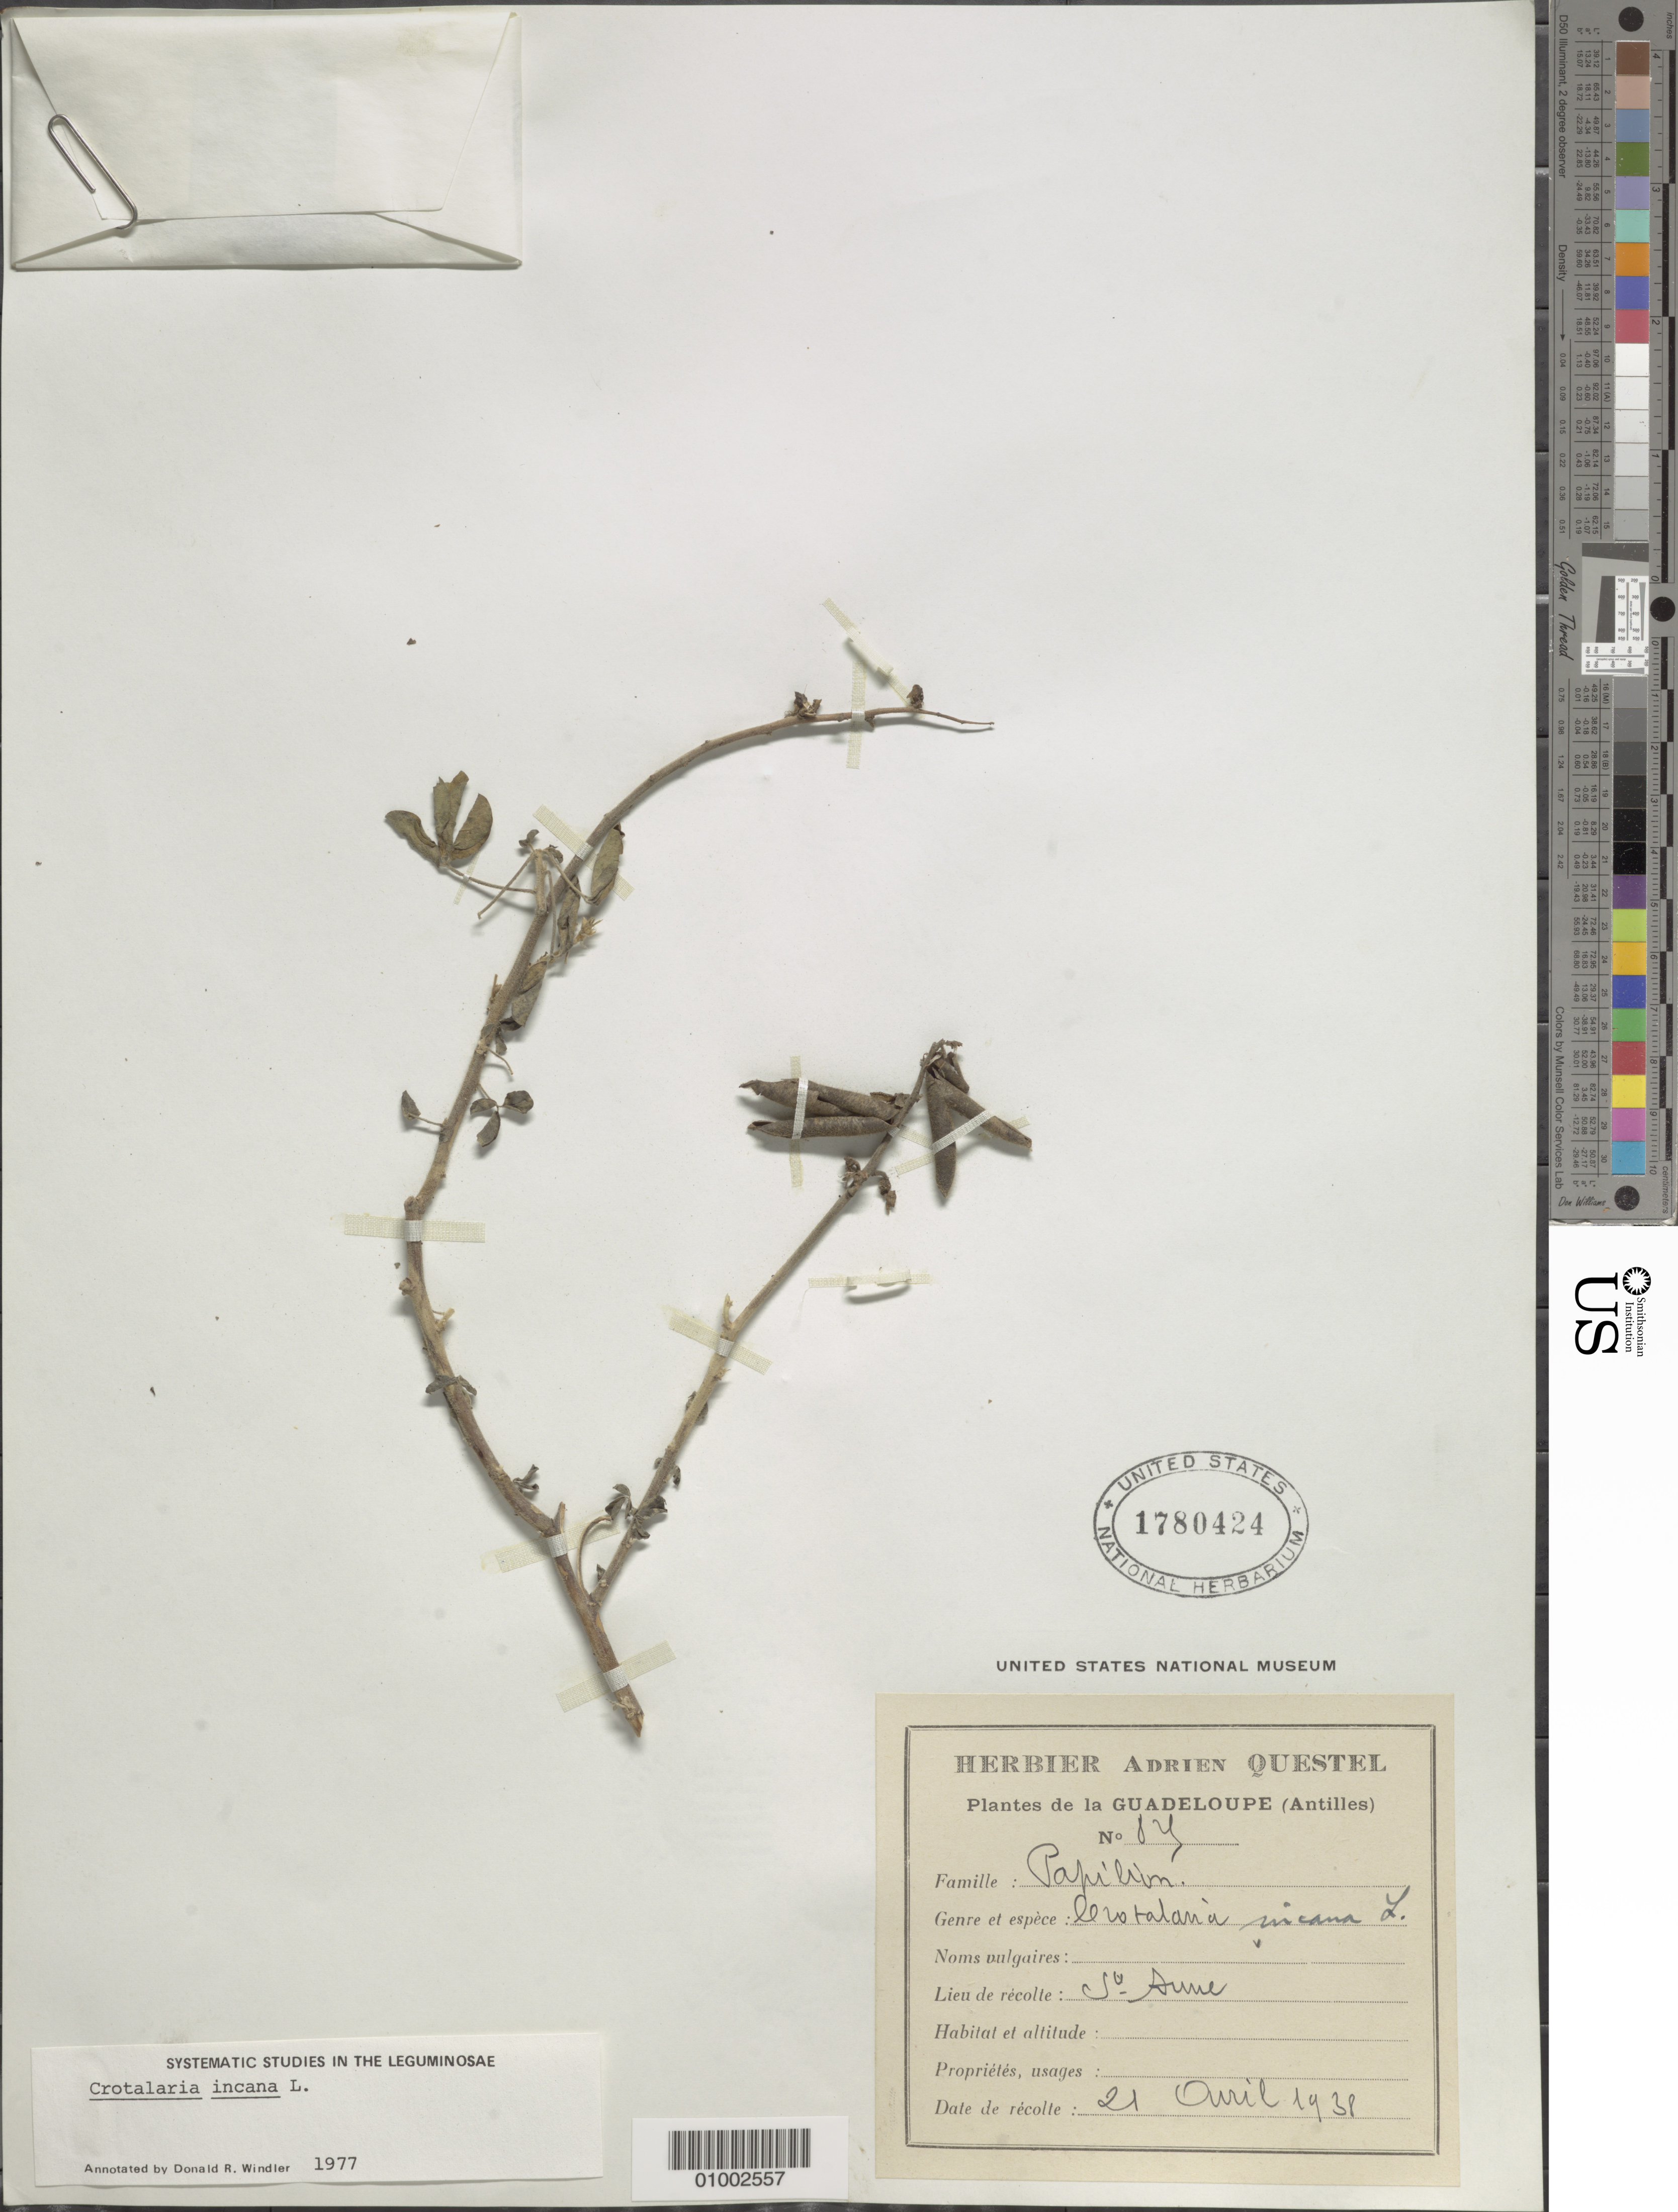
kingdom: Plantae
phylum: Tracheophyta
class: Magnoliopsida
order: Fabales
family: Fabaceae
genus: Crotalaria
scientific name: Crotalaria incana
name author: L.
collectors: A. Questel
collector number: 823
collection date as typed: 21 Oct 1938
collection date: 1938-10-21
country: Guadeloupe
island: Basse Terre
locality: St. Anne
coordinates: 0 N, 0 E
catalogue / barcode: US 1780424